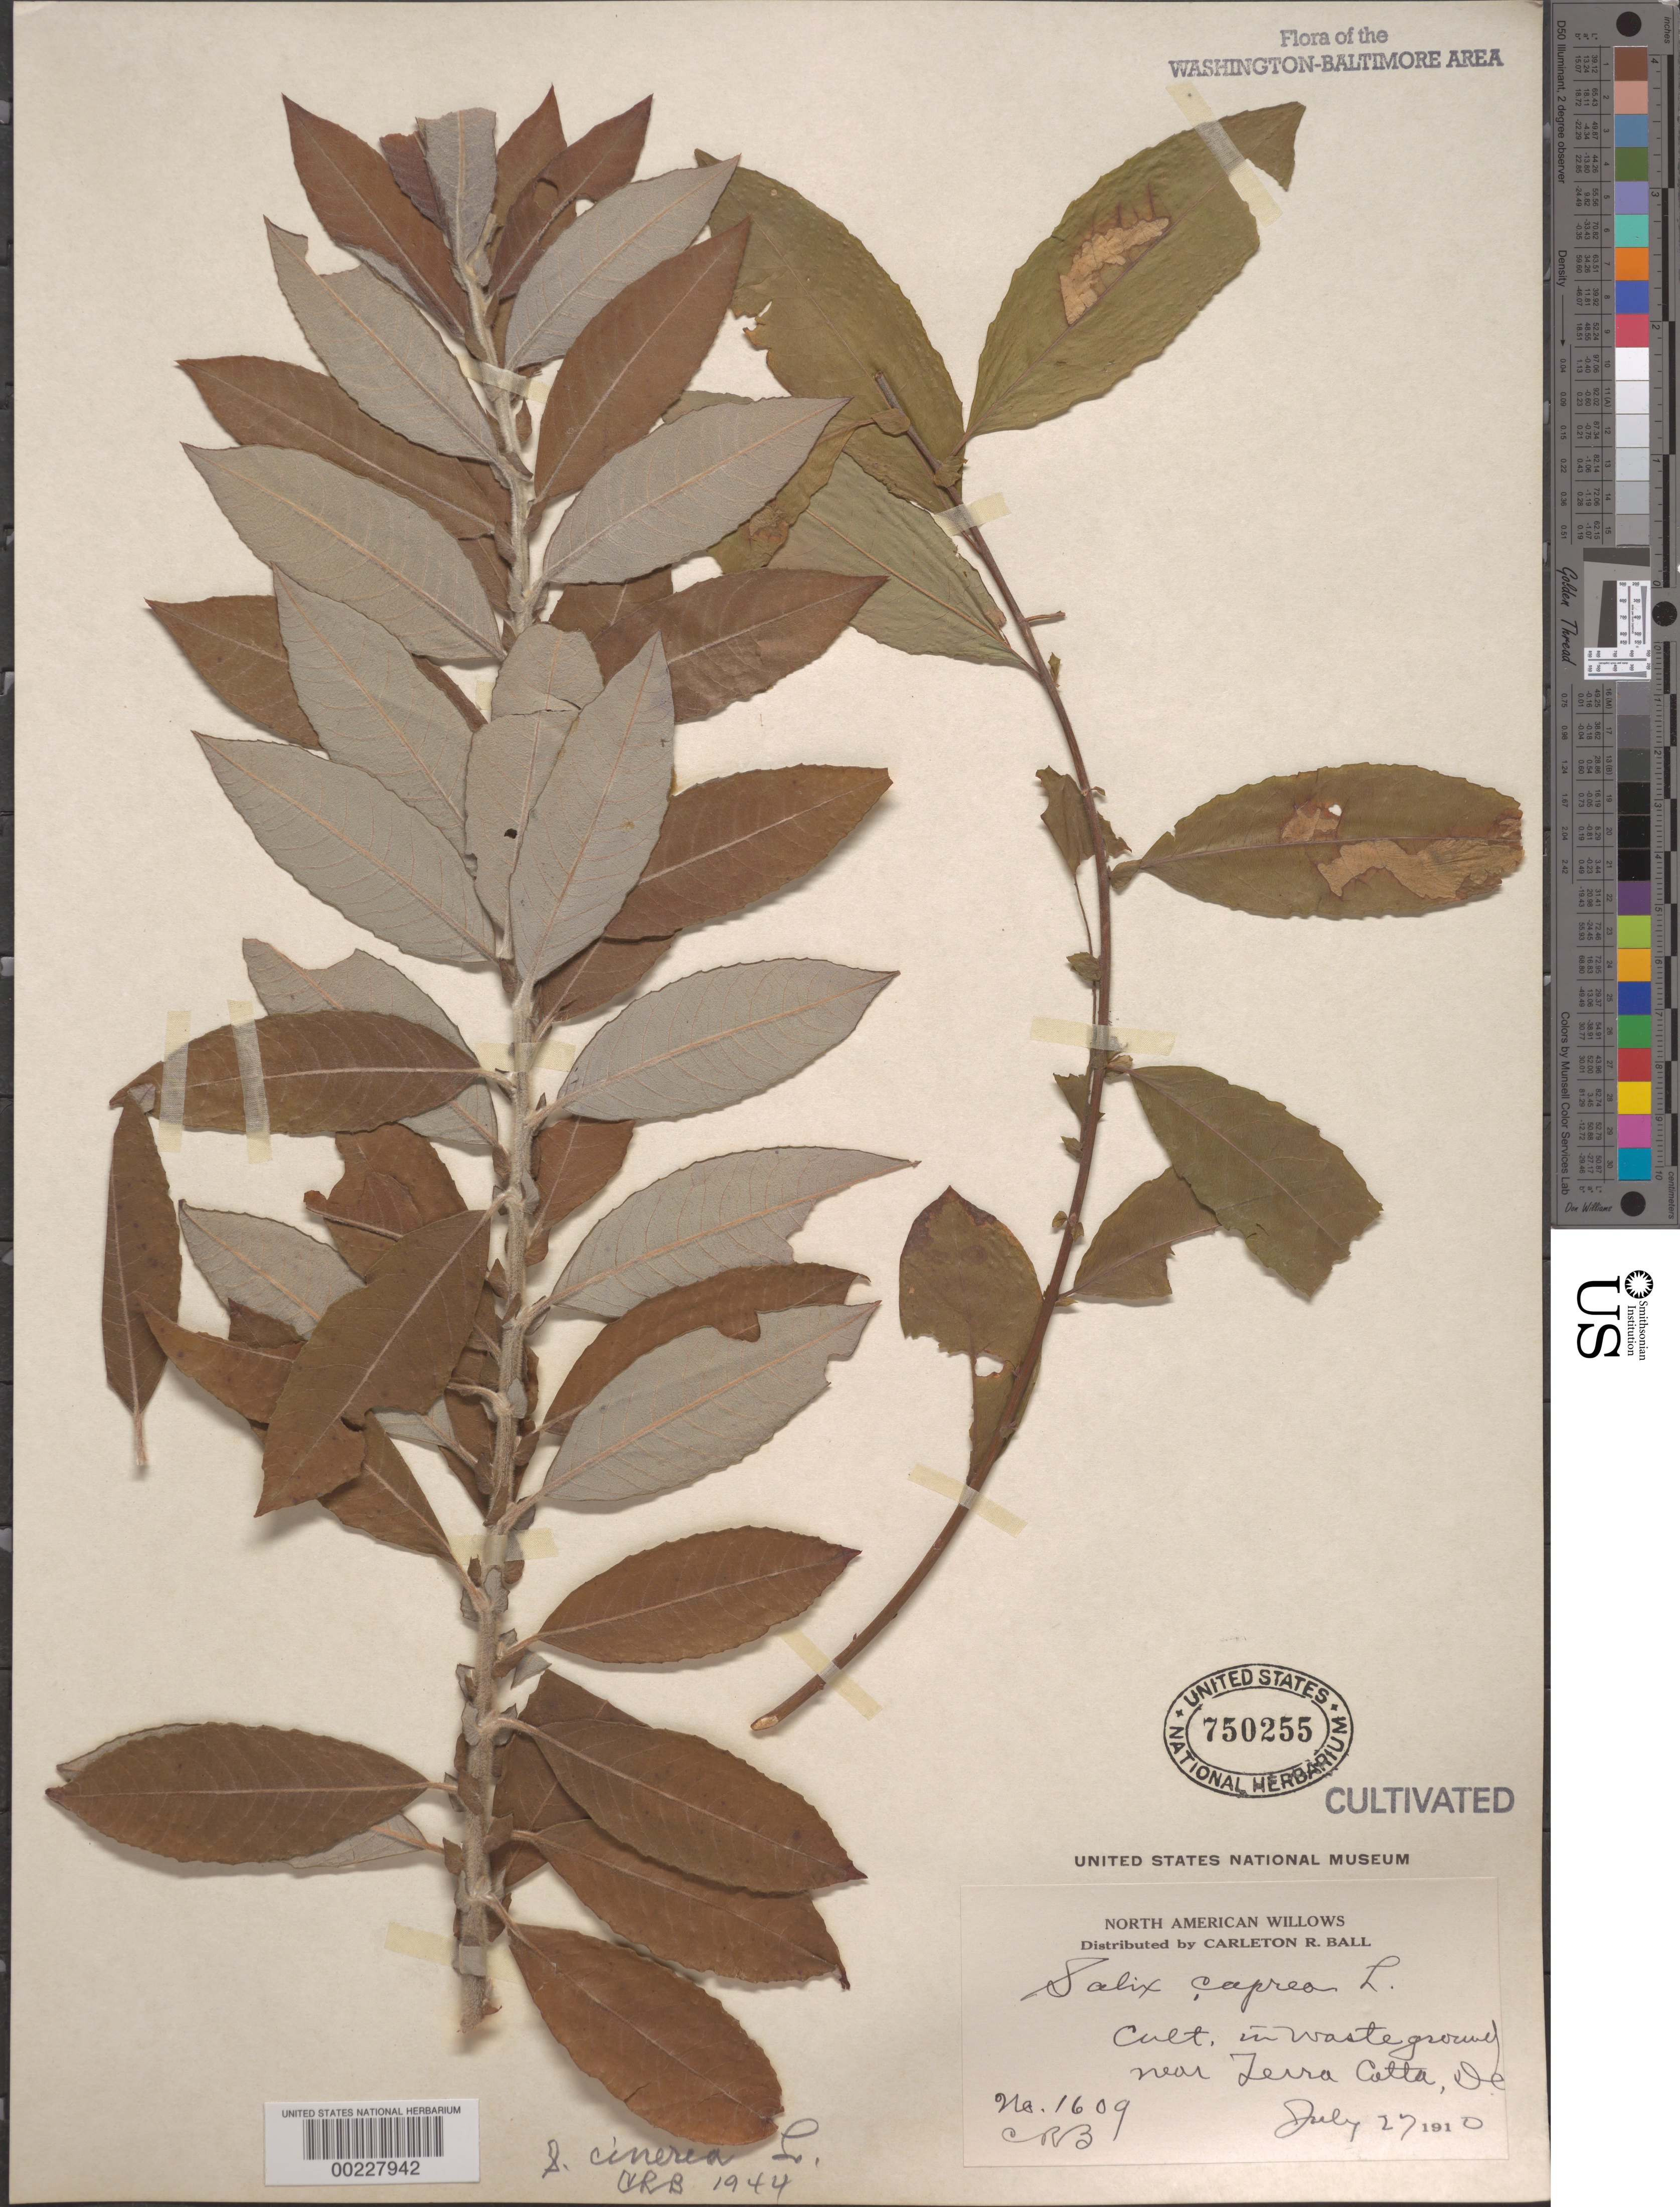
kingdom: Plantae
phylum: Tracheophyta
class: Magnoliopsida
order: Malpighiales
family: Salicaceae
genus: Salix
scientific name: Salix cinerea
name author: L.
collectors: C. R. Ball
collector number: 1609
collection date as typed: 27 Jul 1910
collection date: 1910-07-27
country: United States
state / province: District of Columbia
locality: Waste ground near Terra Cotta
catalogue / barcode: US 750255